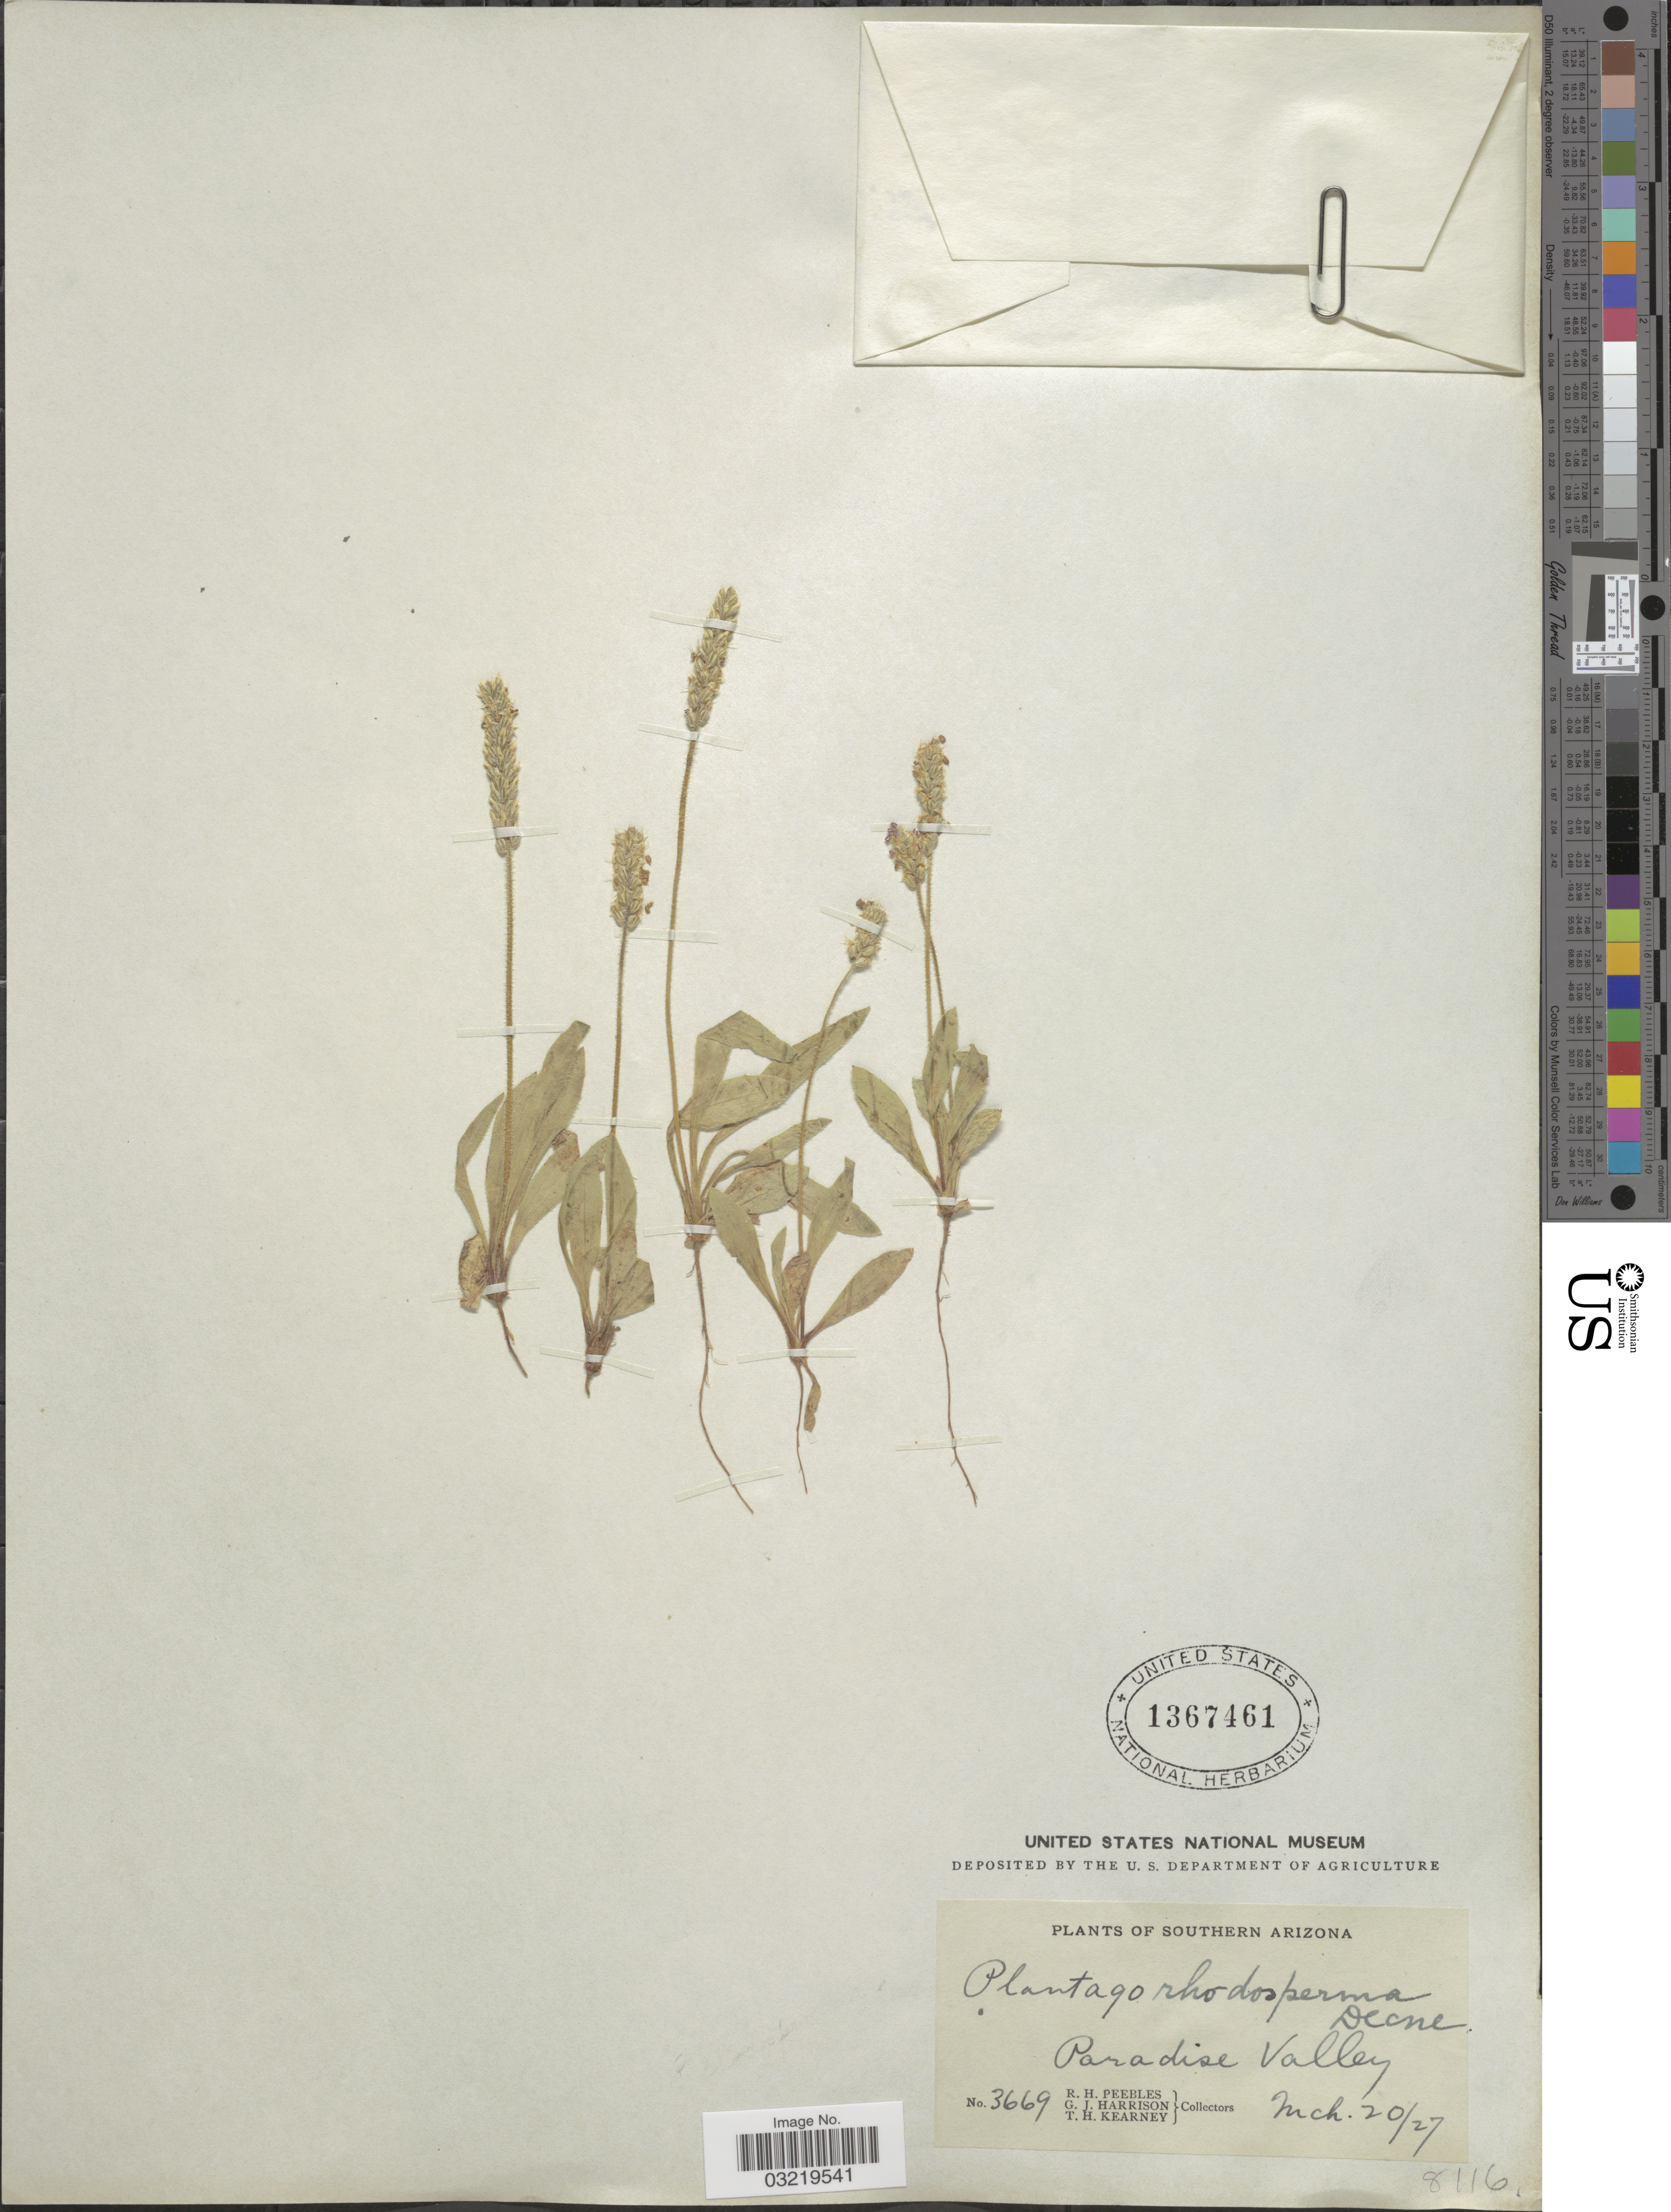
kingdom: Plantae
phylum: Tracheophyta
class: Magnoliopsida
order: Lamiales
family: Plantaginaceae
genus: Plantago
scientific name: Plantago rhodosperma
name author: Decne.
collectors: R. H. Peebles, G. J. Harrison & T. H. Kearney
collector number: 3669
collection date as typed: Transcribed d/m/y: 20/3/27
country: United States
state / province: Arizona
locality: Southern Arizona. Paradise Valley.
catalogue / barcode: US 1367461